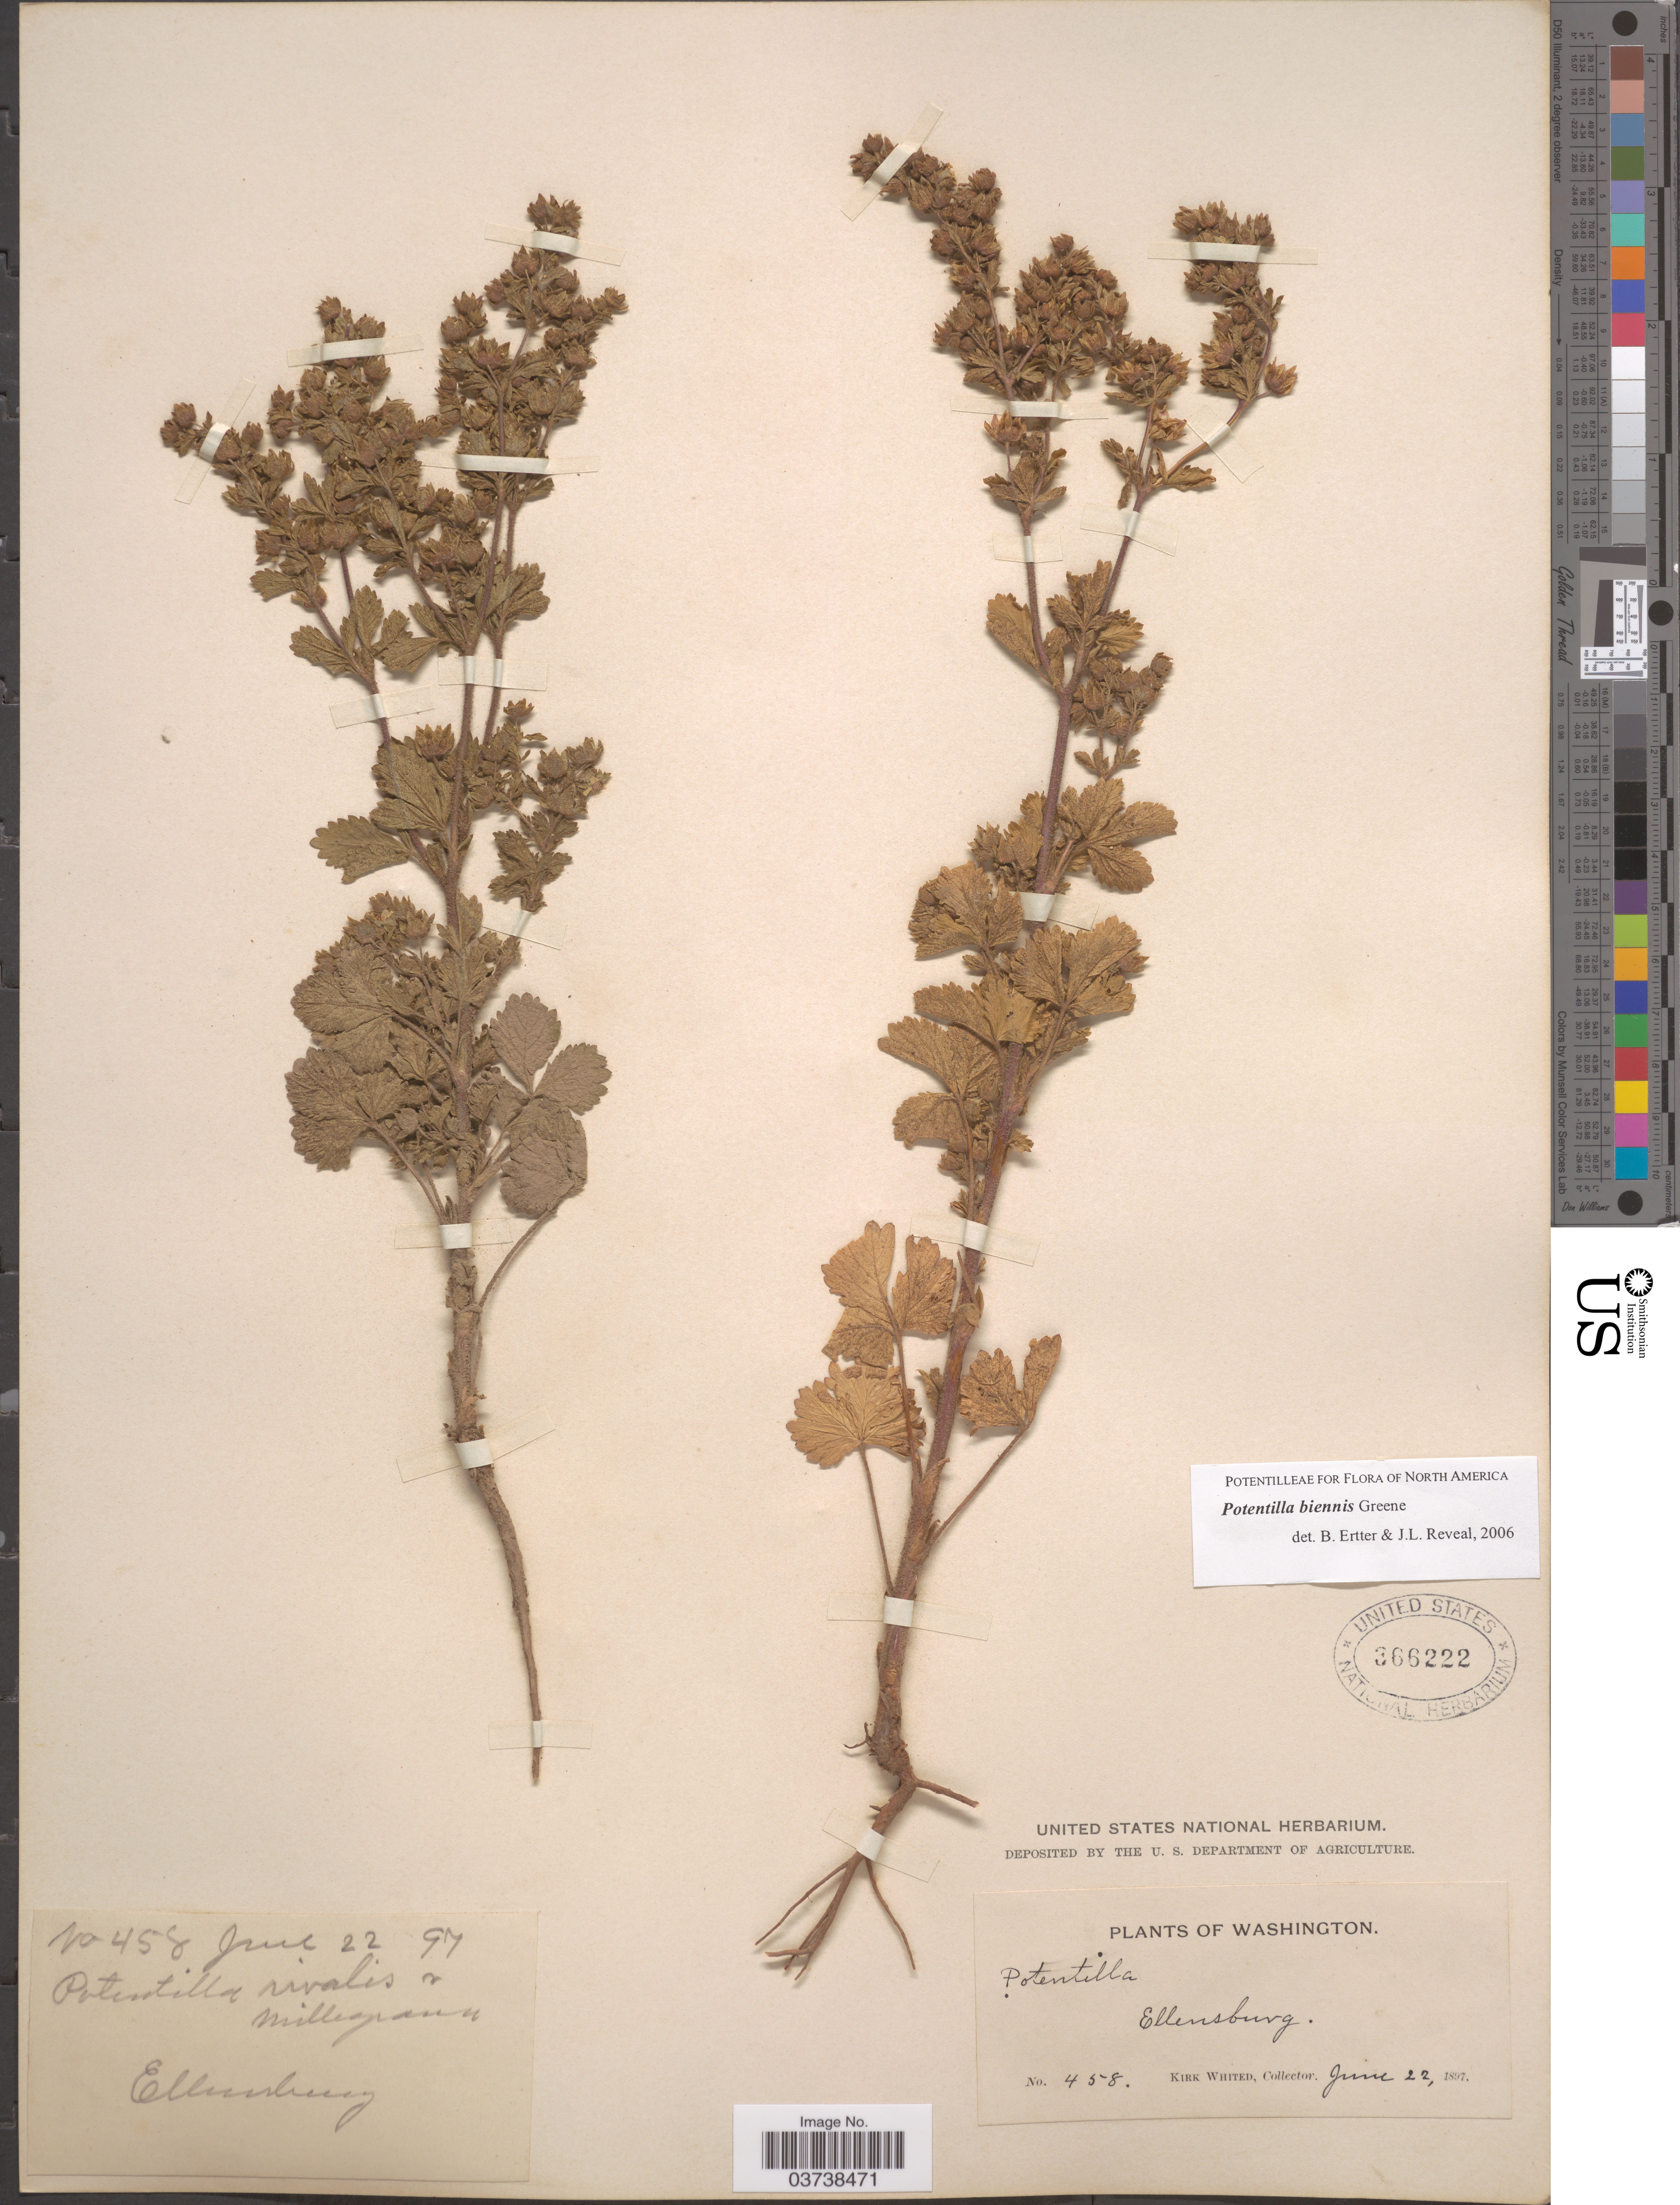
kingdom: Plantae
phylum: Tracheophyta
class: Magnoliopsida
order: Rosales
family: Rosaceae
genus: Potentilla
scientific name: Potentilla biennis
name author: Greene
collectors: K. Whited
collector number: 458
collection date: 1897-06-22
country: United States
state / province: Washington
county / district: Kittitas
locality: Ellensburg.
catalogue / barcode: US 366222